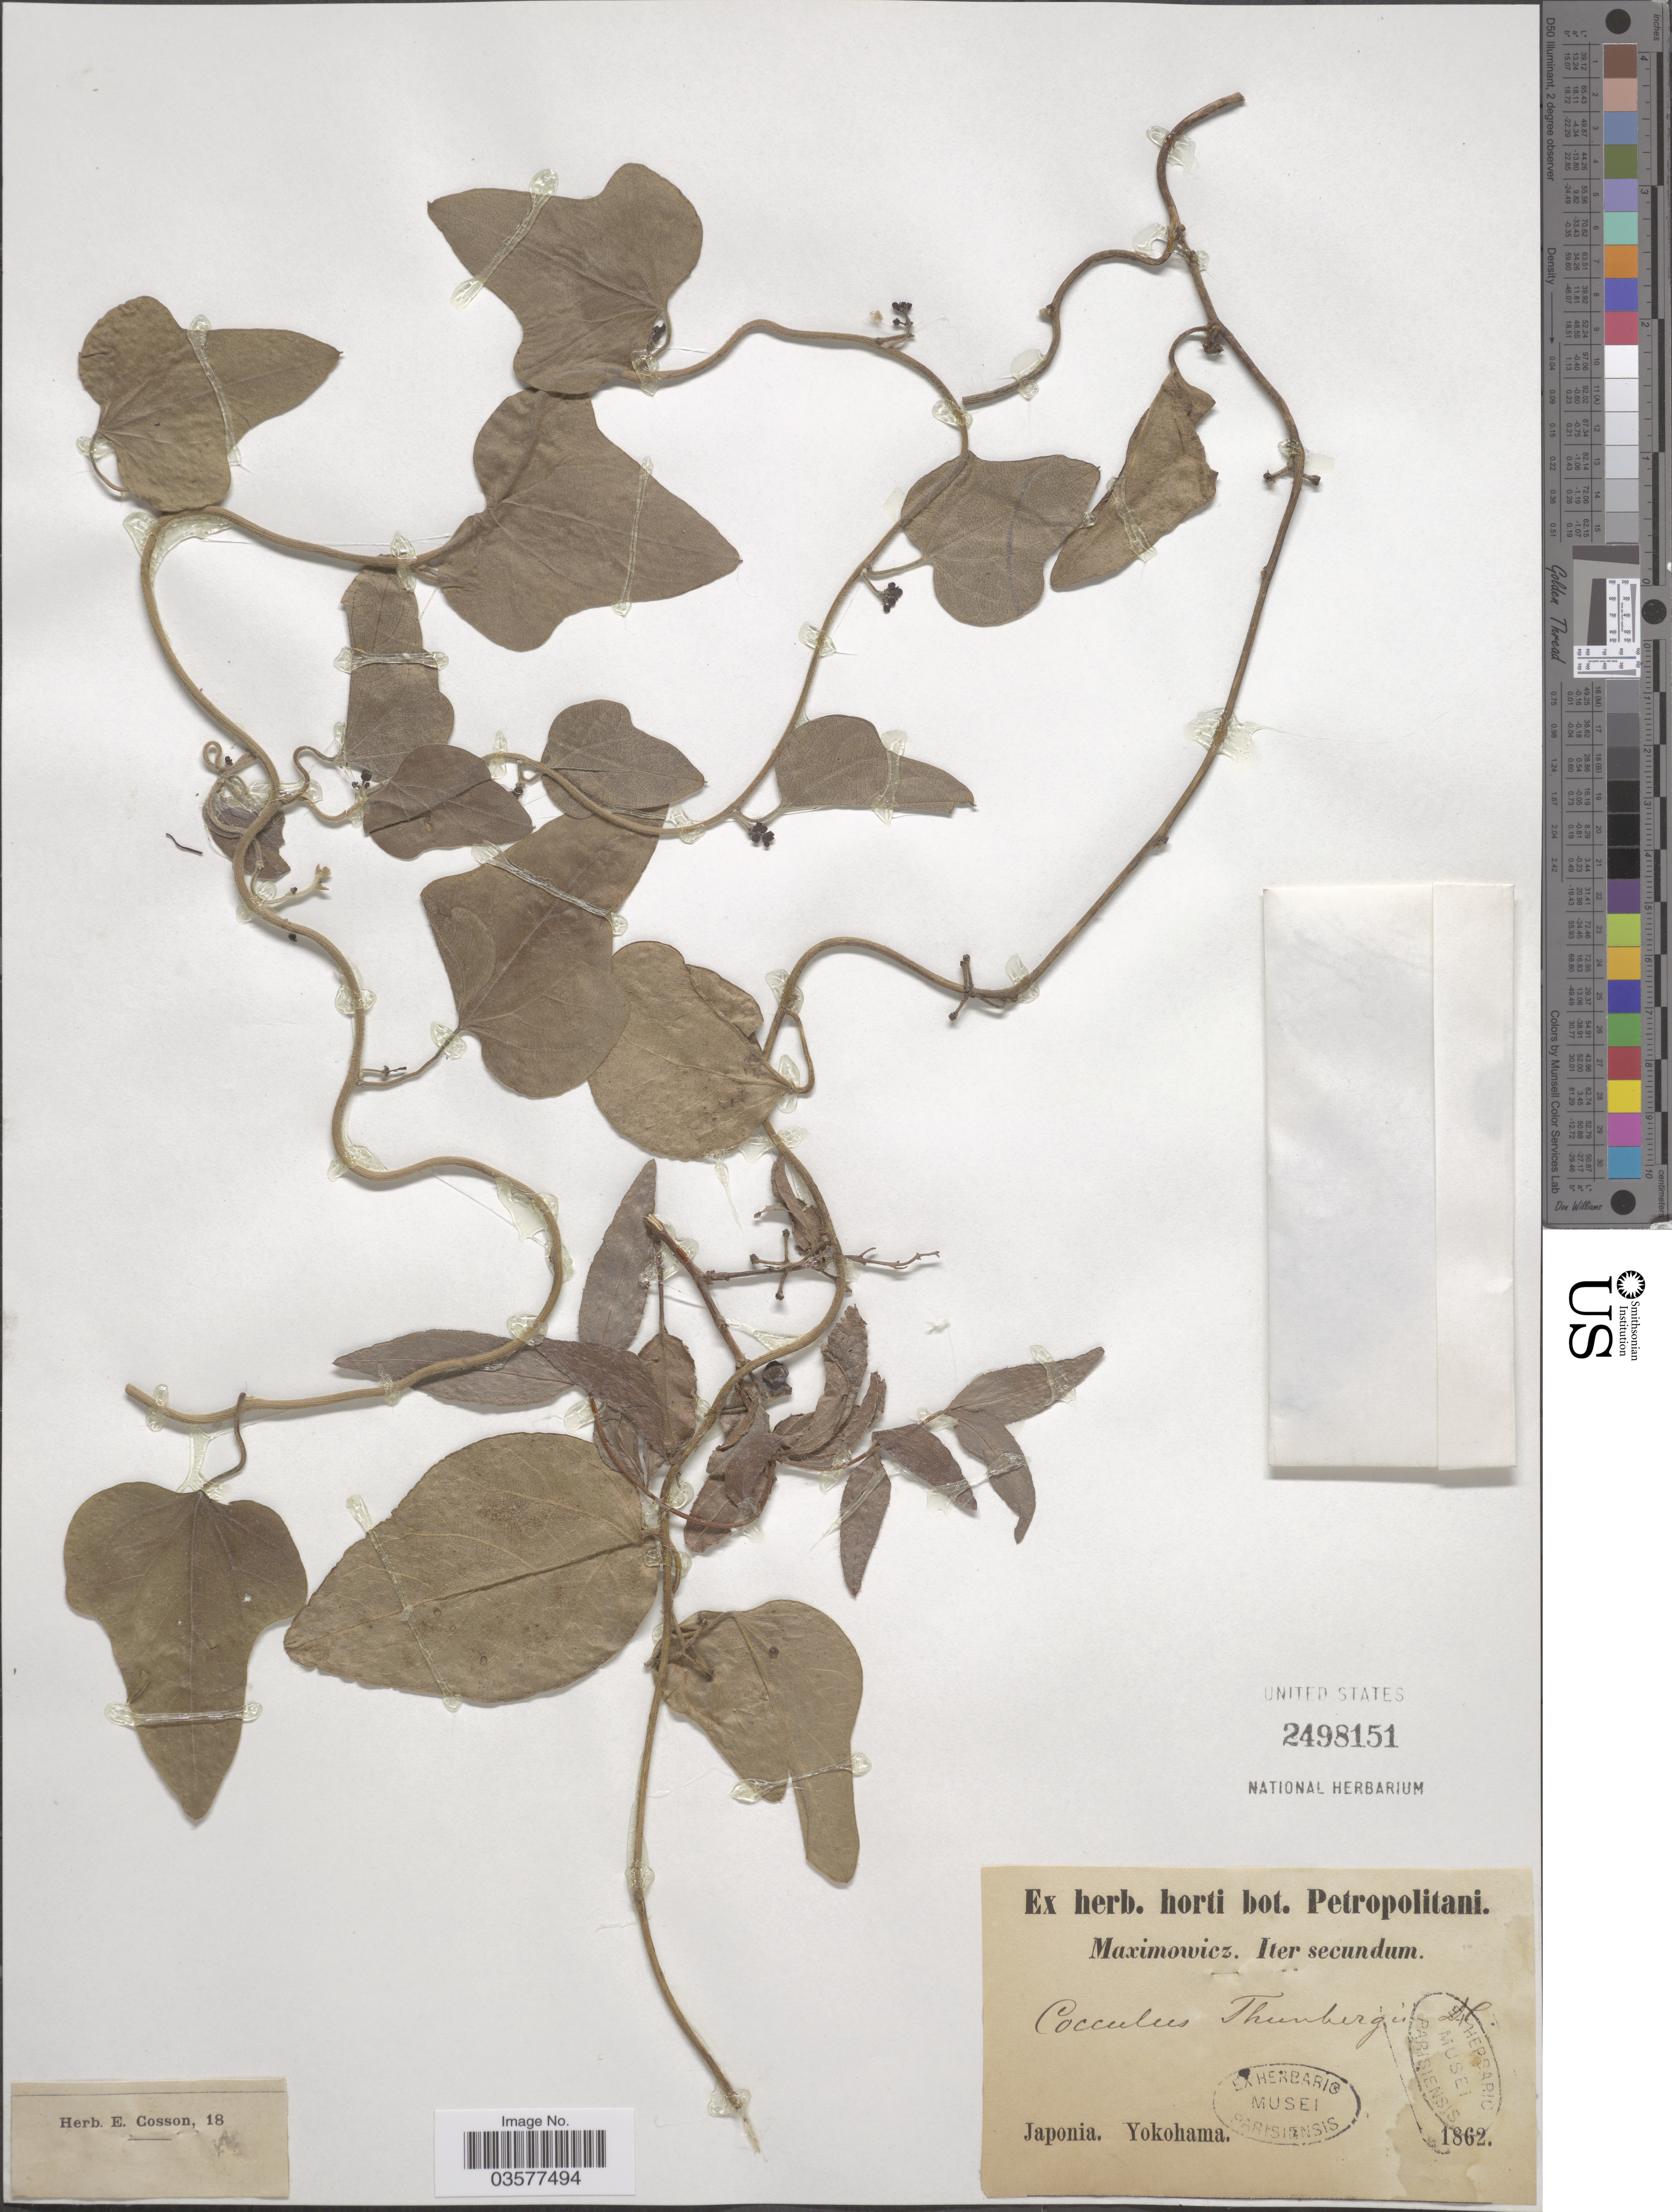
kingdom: Plantae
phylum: Tracheophyta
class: Magnoliopsida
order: Ranunculales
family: Menispermaceae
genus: Cocculus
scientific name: Cocculus orbiculatus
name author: (L.) DC.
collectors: Maximowicz, --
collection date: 1862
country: Japan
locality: Yokohama.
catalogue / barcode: US 2498151